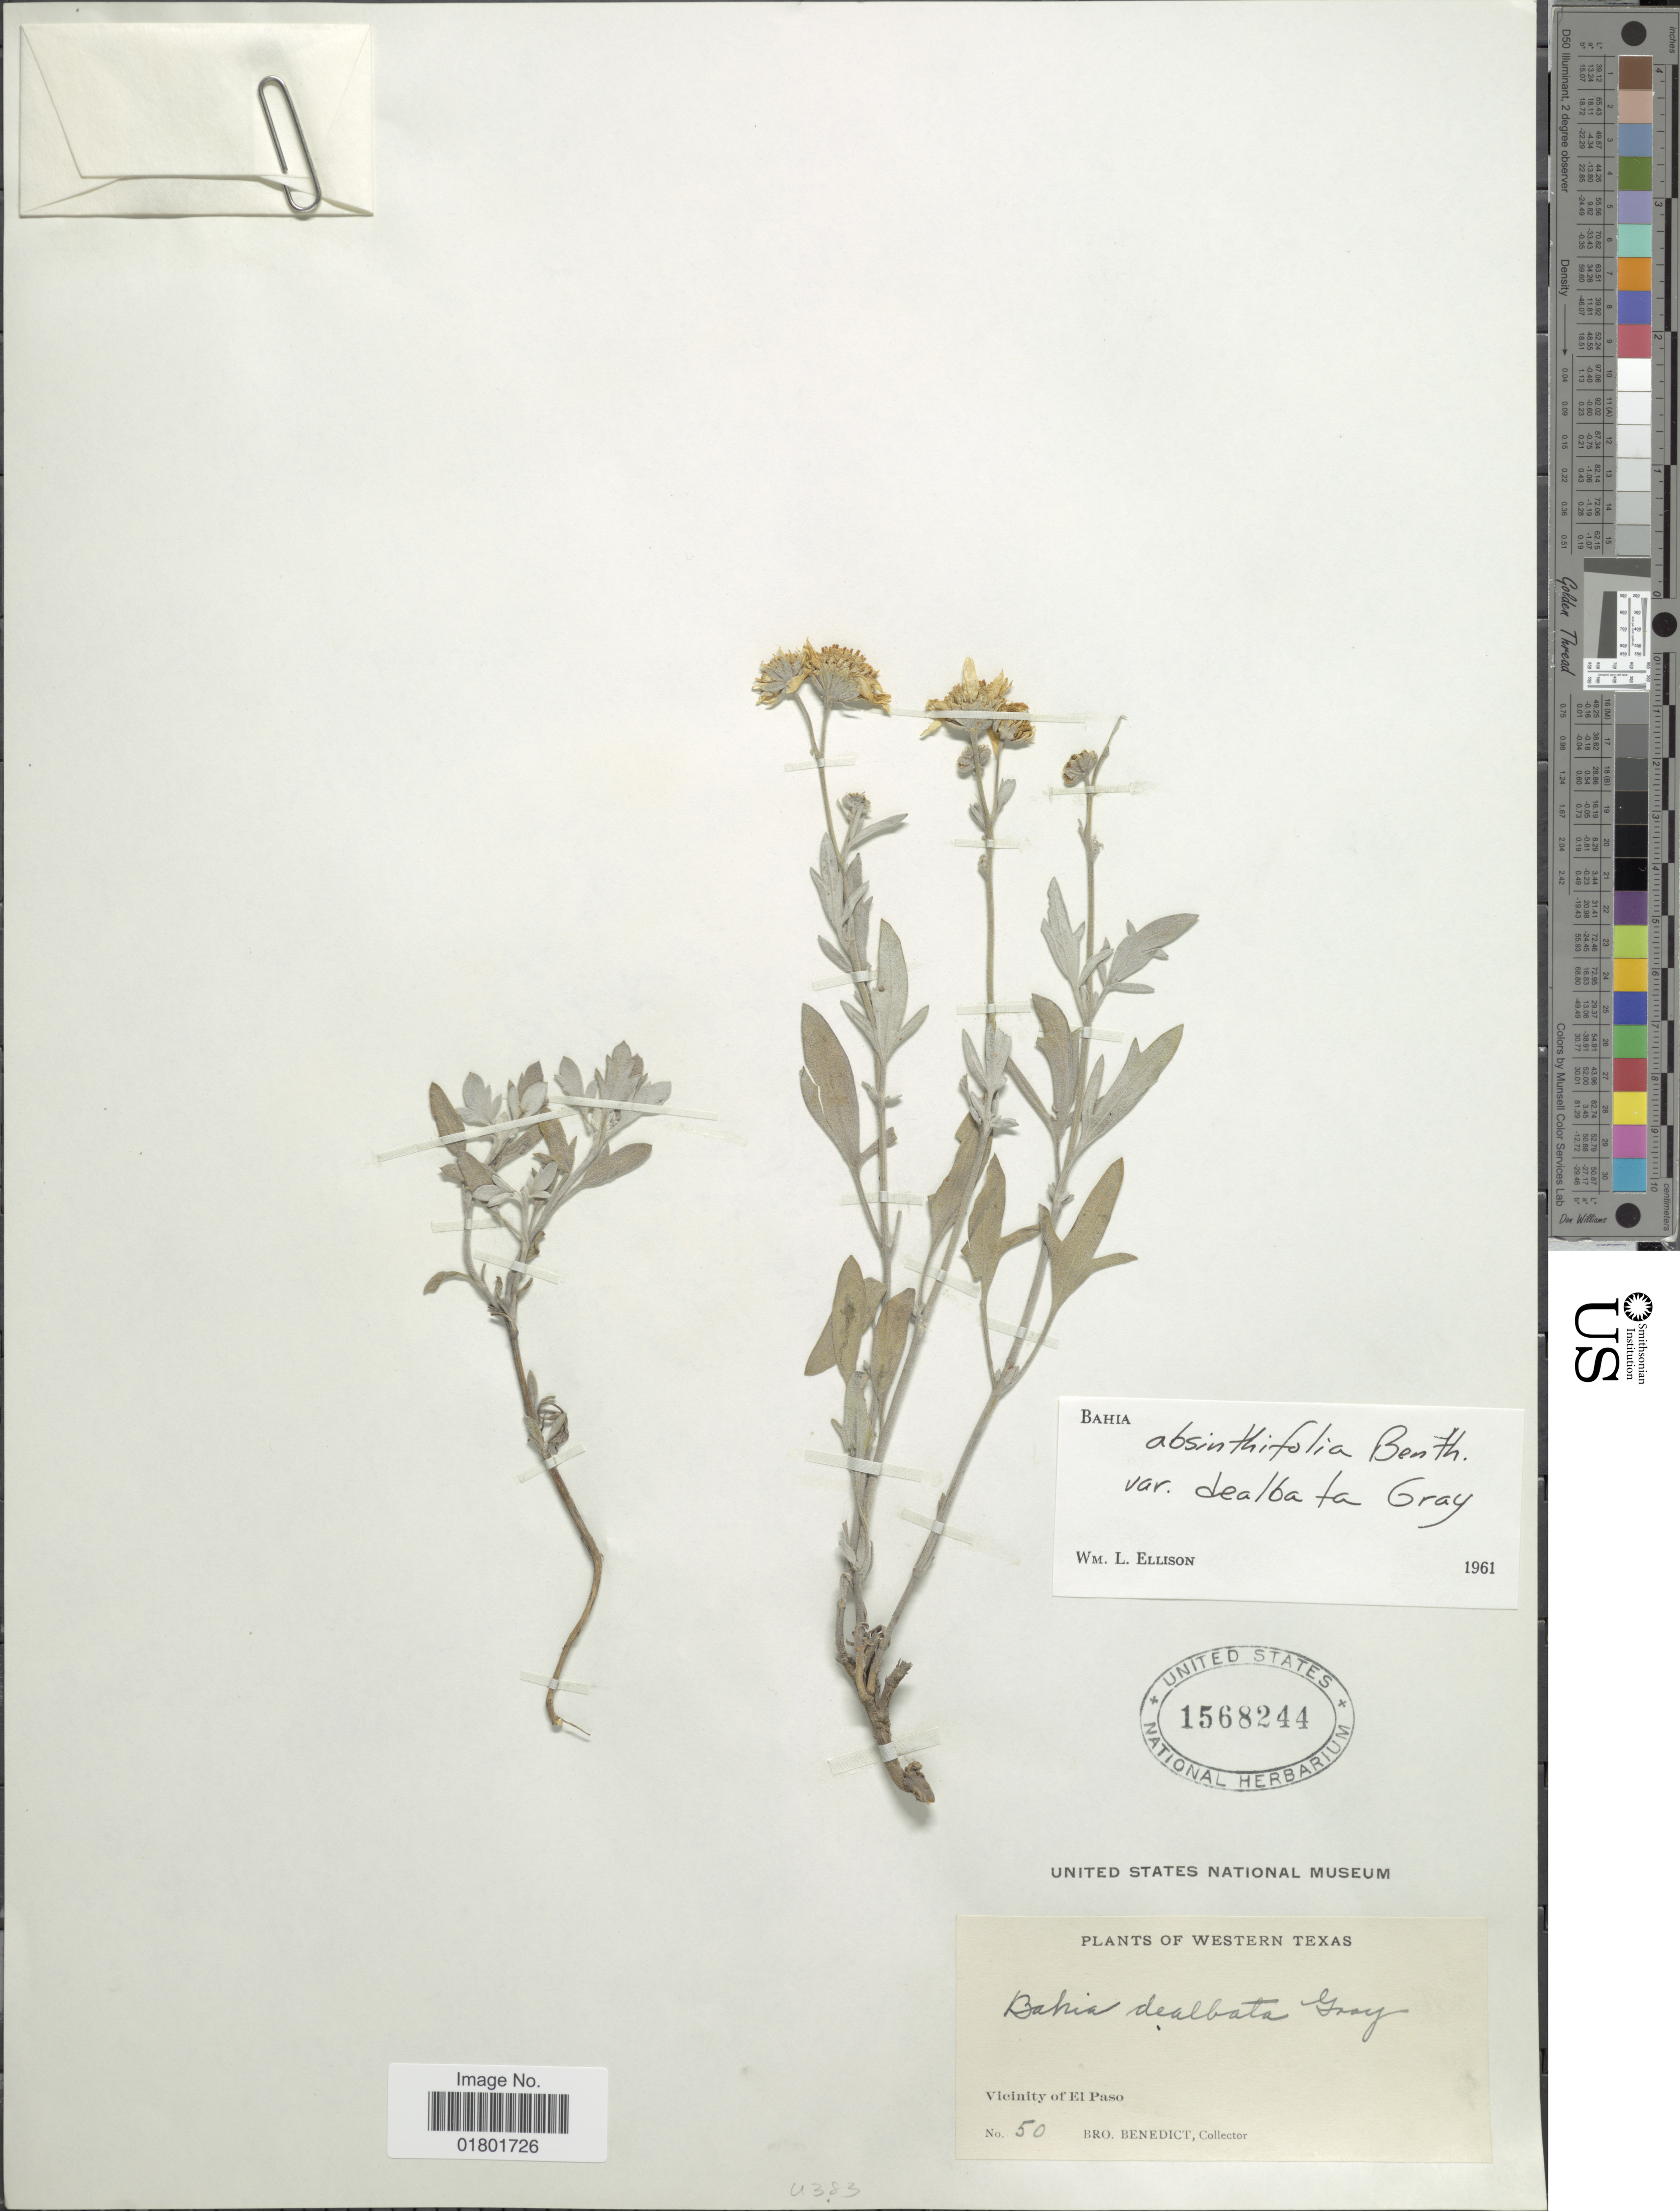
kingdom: Plantae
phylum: Tracheophyta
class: Magnoliopsida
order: Asterales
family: Asteraceae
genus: Bahia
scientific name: Bahia absinthifolia var. dealbata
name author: A. Gray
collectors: Bro. Benedict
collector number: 50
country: United States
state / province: Texas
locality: Western Texas, vicinity of El Paso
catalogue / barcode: US 1568244